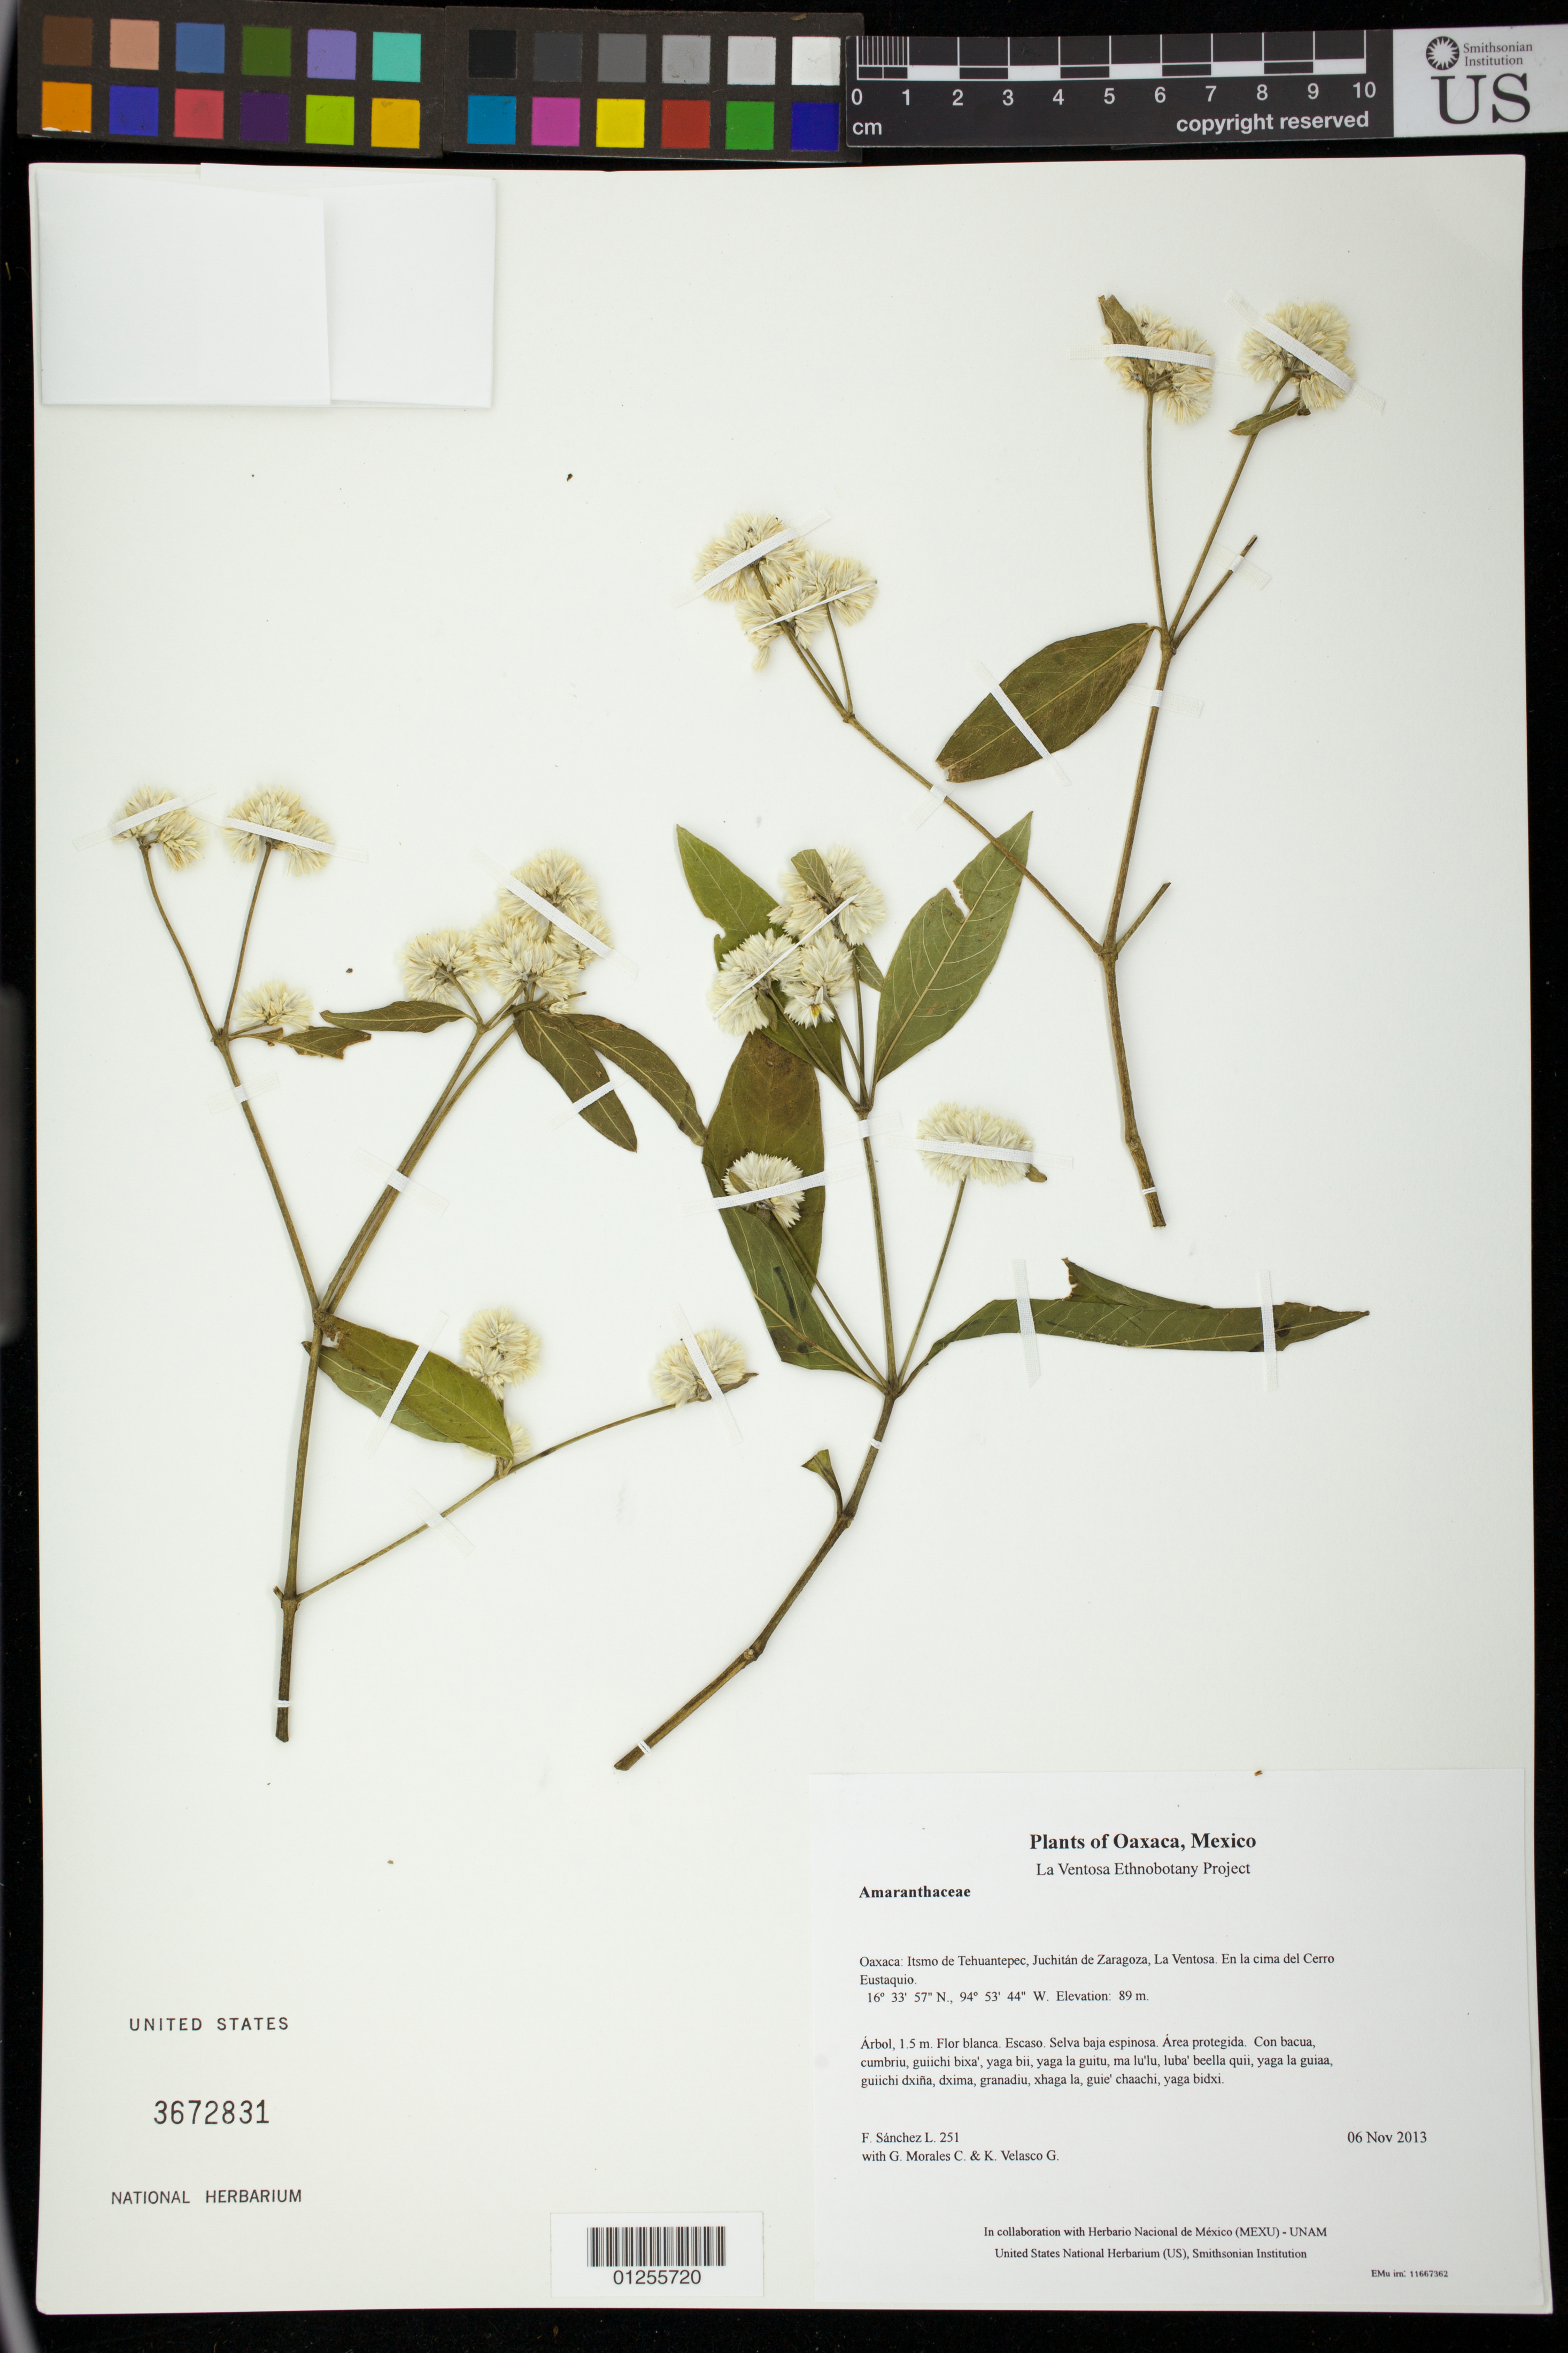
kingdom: Plantae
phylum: Tracheophyta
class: Magnoliopsida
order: Caryophyllales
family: Amaranthaceae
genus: Alternanthera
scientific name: Alternanthera pycnantha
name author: (Benth.) Standl.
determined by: Lot, Emily J.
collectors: F. Sánchez L., G. Morales C. & K. Velasco G.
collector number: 251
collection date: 2013-11-06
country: Mexico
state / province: Oaxaca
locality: Itsmo de Tehuantepec, Juchitán de Zaragoza, La Ventosa. En la cima del Cerro Eustaquio.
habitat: Selva baja espinosa. Área protegida.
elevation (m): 89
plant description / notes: MEXU, SERO, US; Yaga. 1.5 m. Guie' naquichi'. Huaxie'.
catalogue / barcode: US 3672831